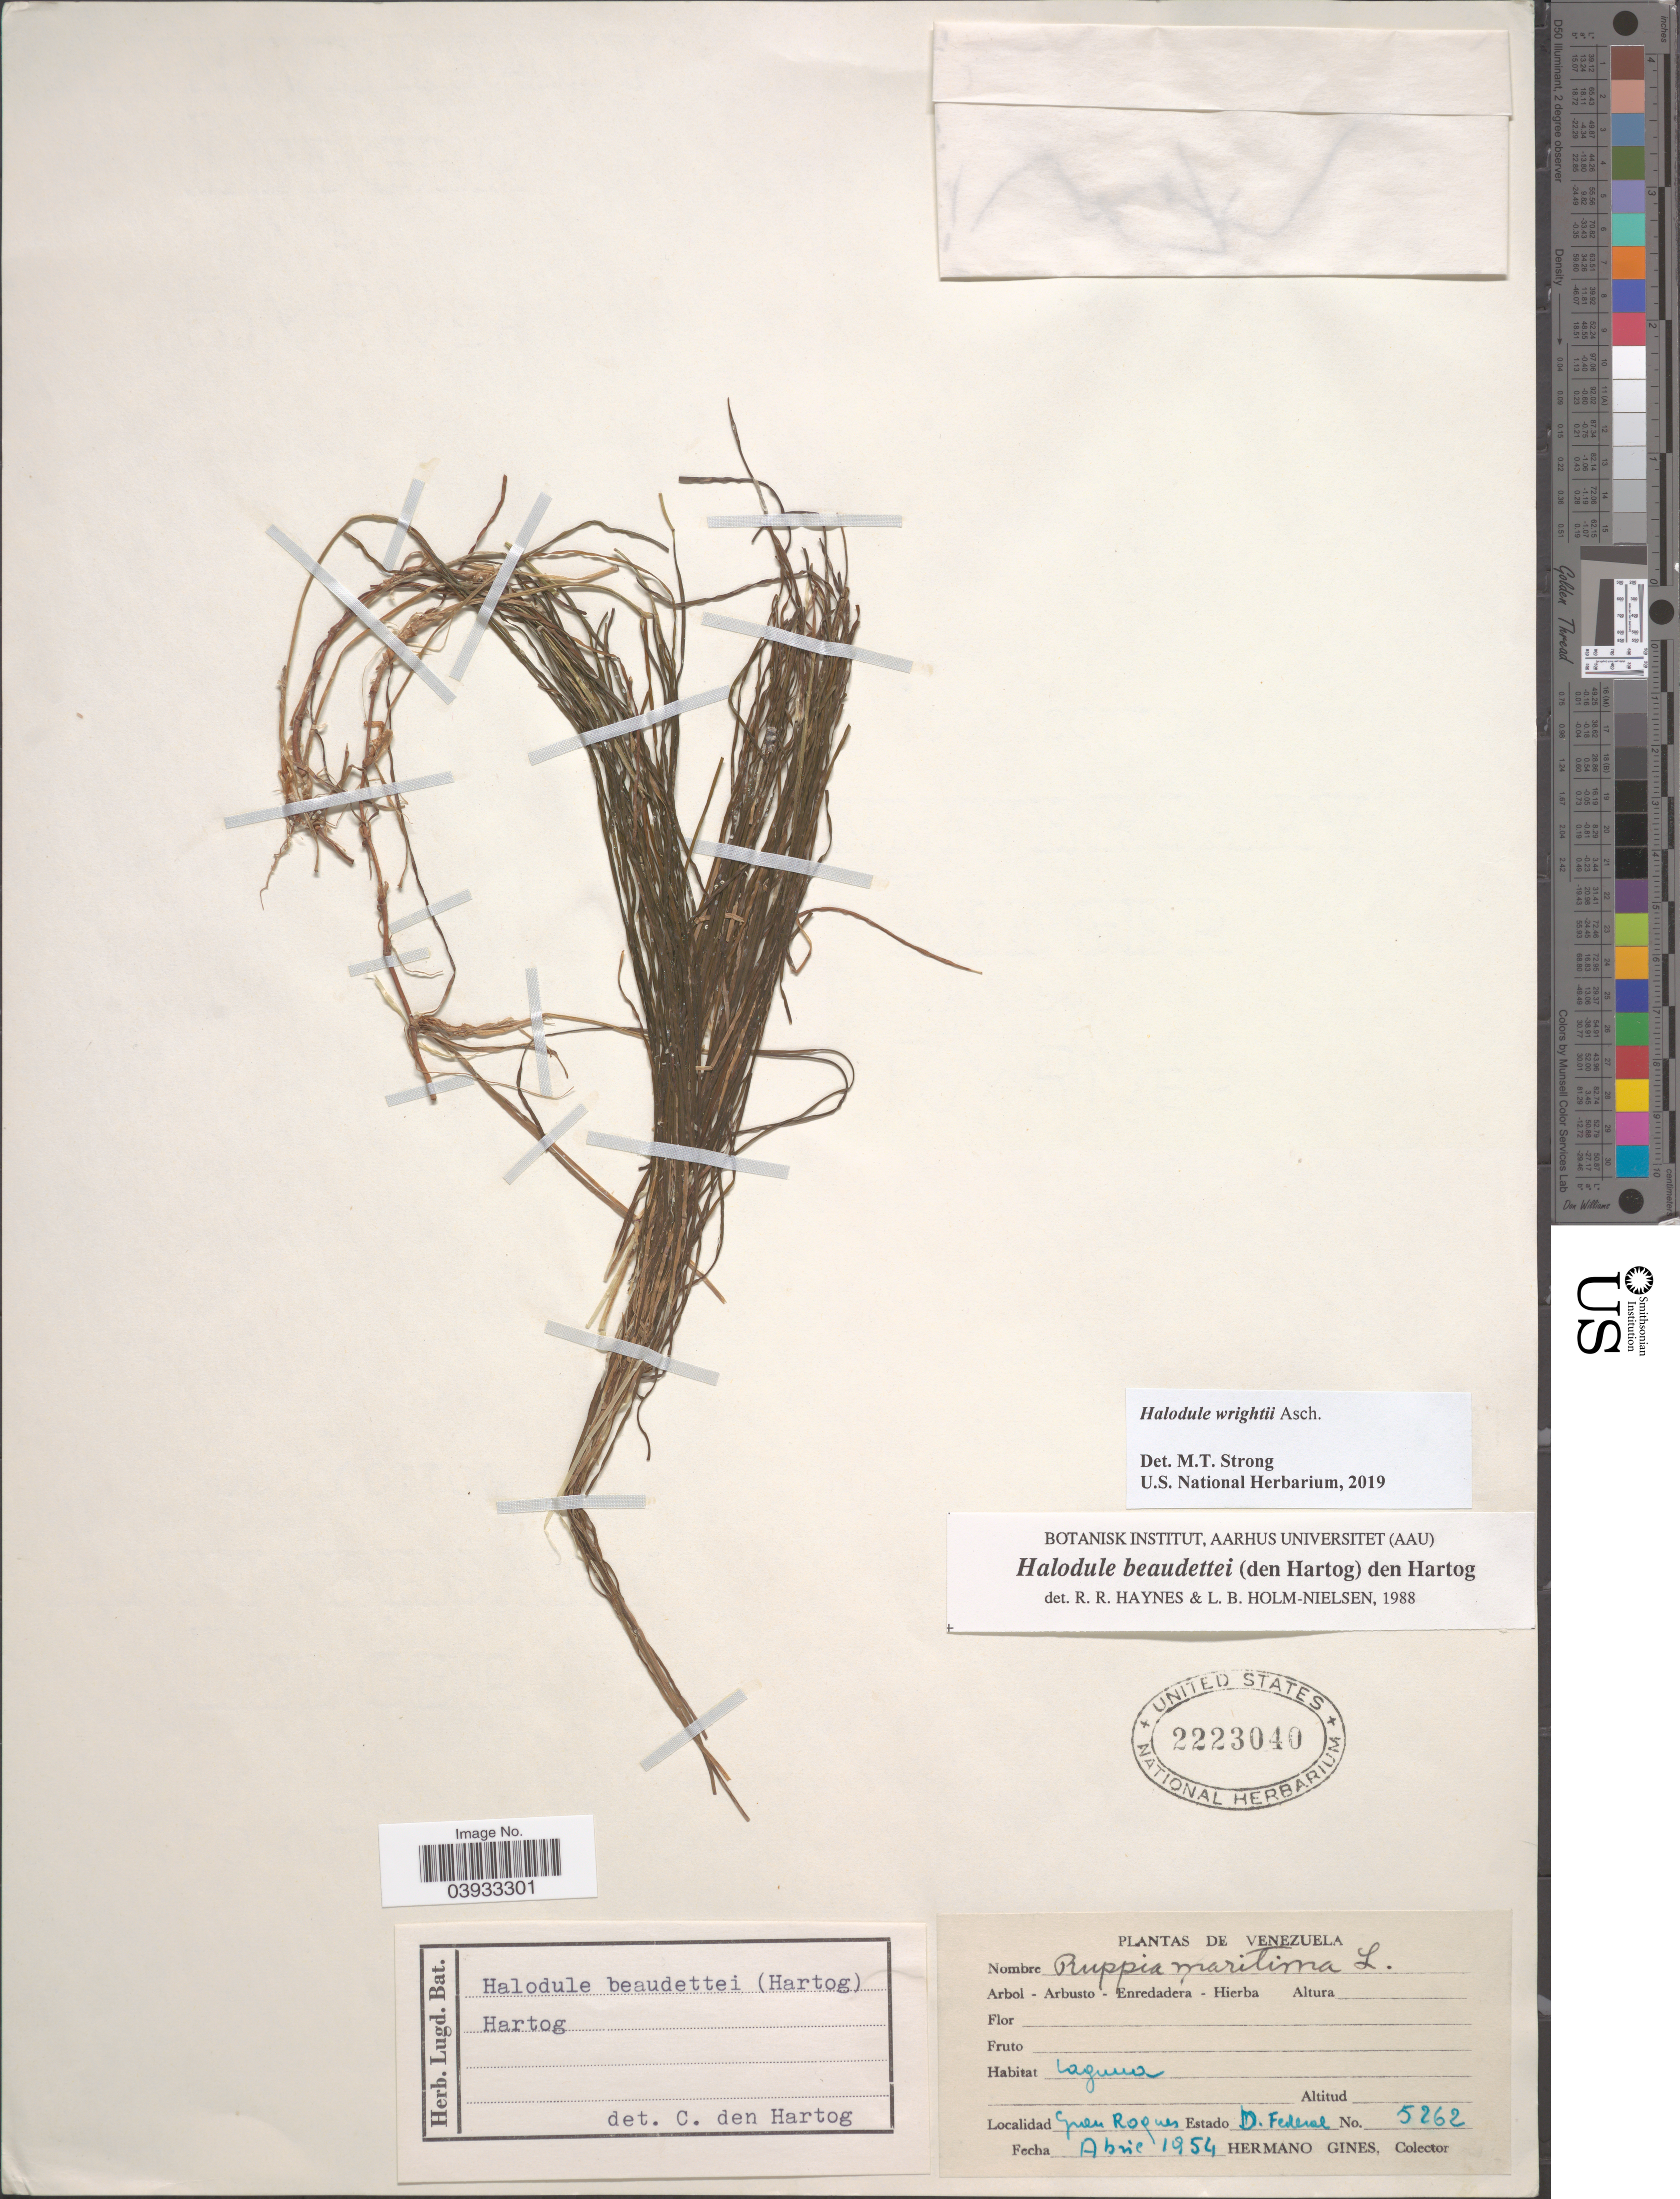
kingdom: Plantae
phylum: Tracheophyta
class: Liliopsida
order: Alismatales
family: Cymodoceaceae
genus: Halodule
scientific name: Halodule wrightii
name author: Asch.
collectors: Bro. Gines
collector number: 5262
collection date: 1854-04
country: Venezuela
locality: Gran Roques. Estado D. Federal.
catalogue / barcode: US 2223040